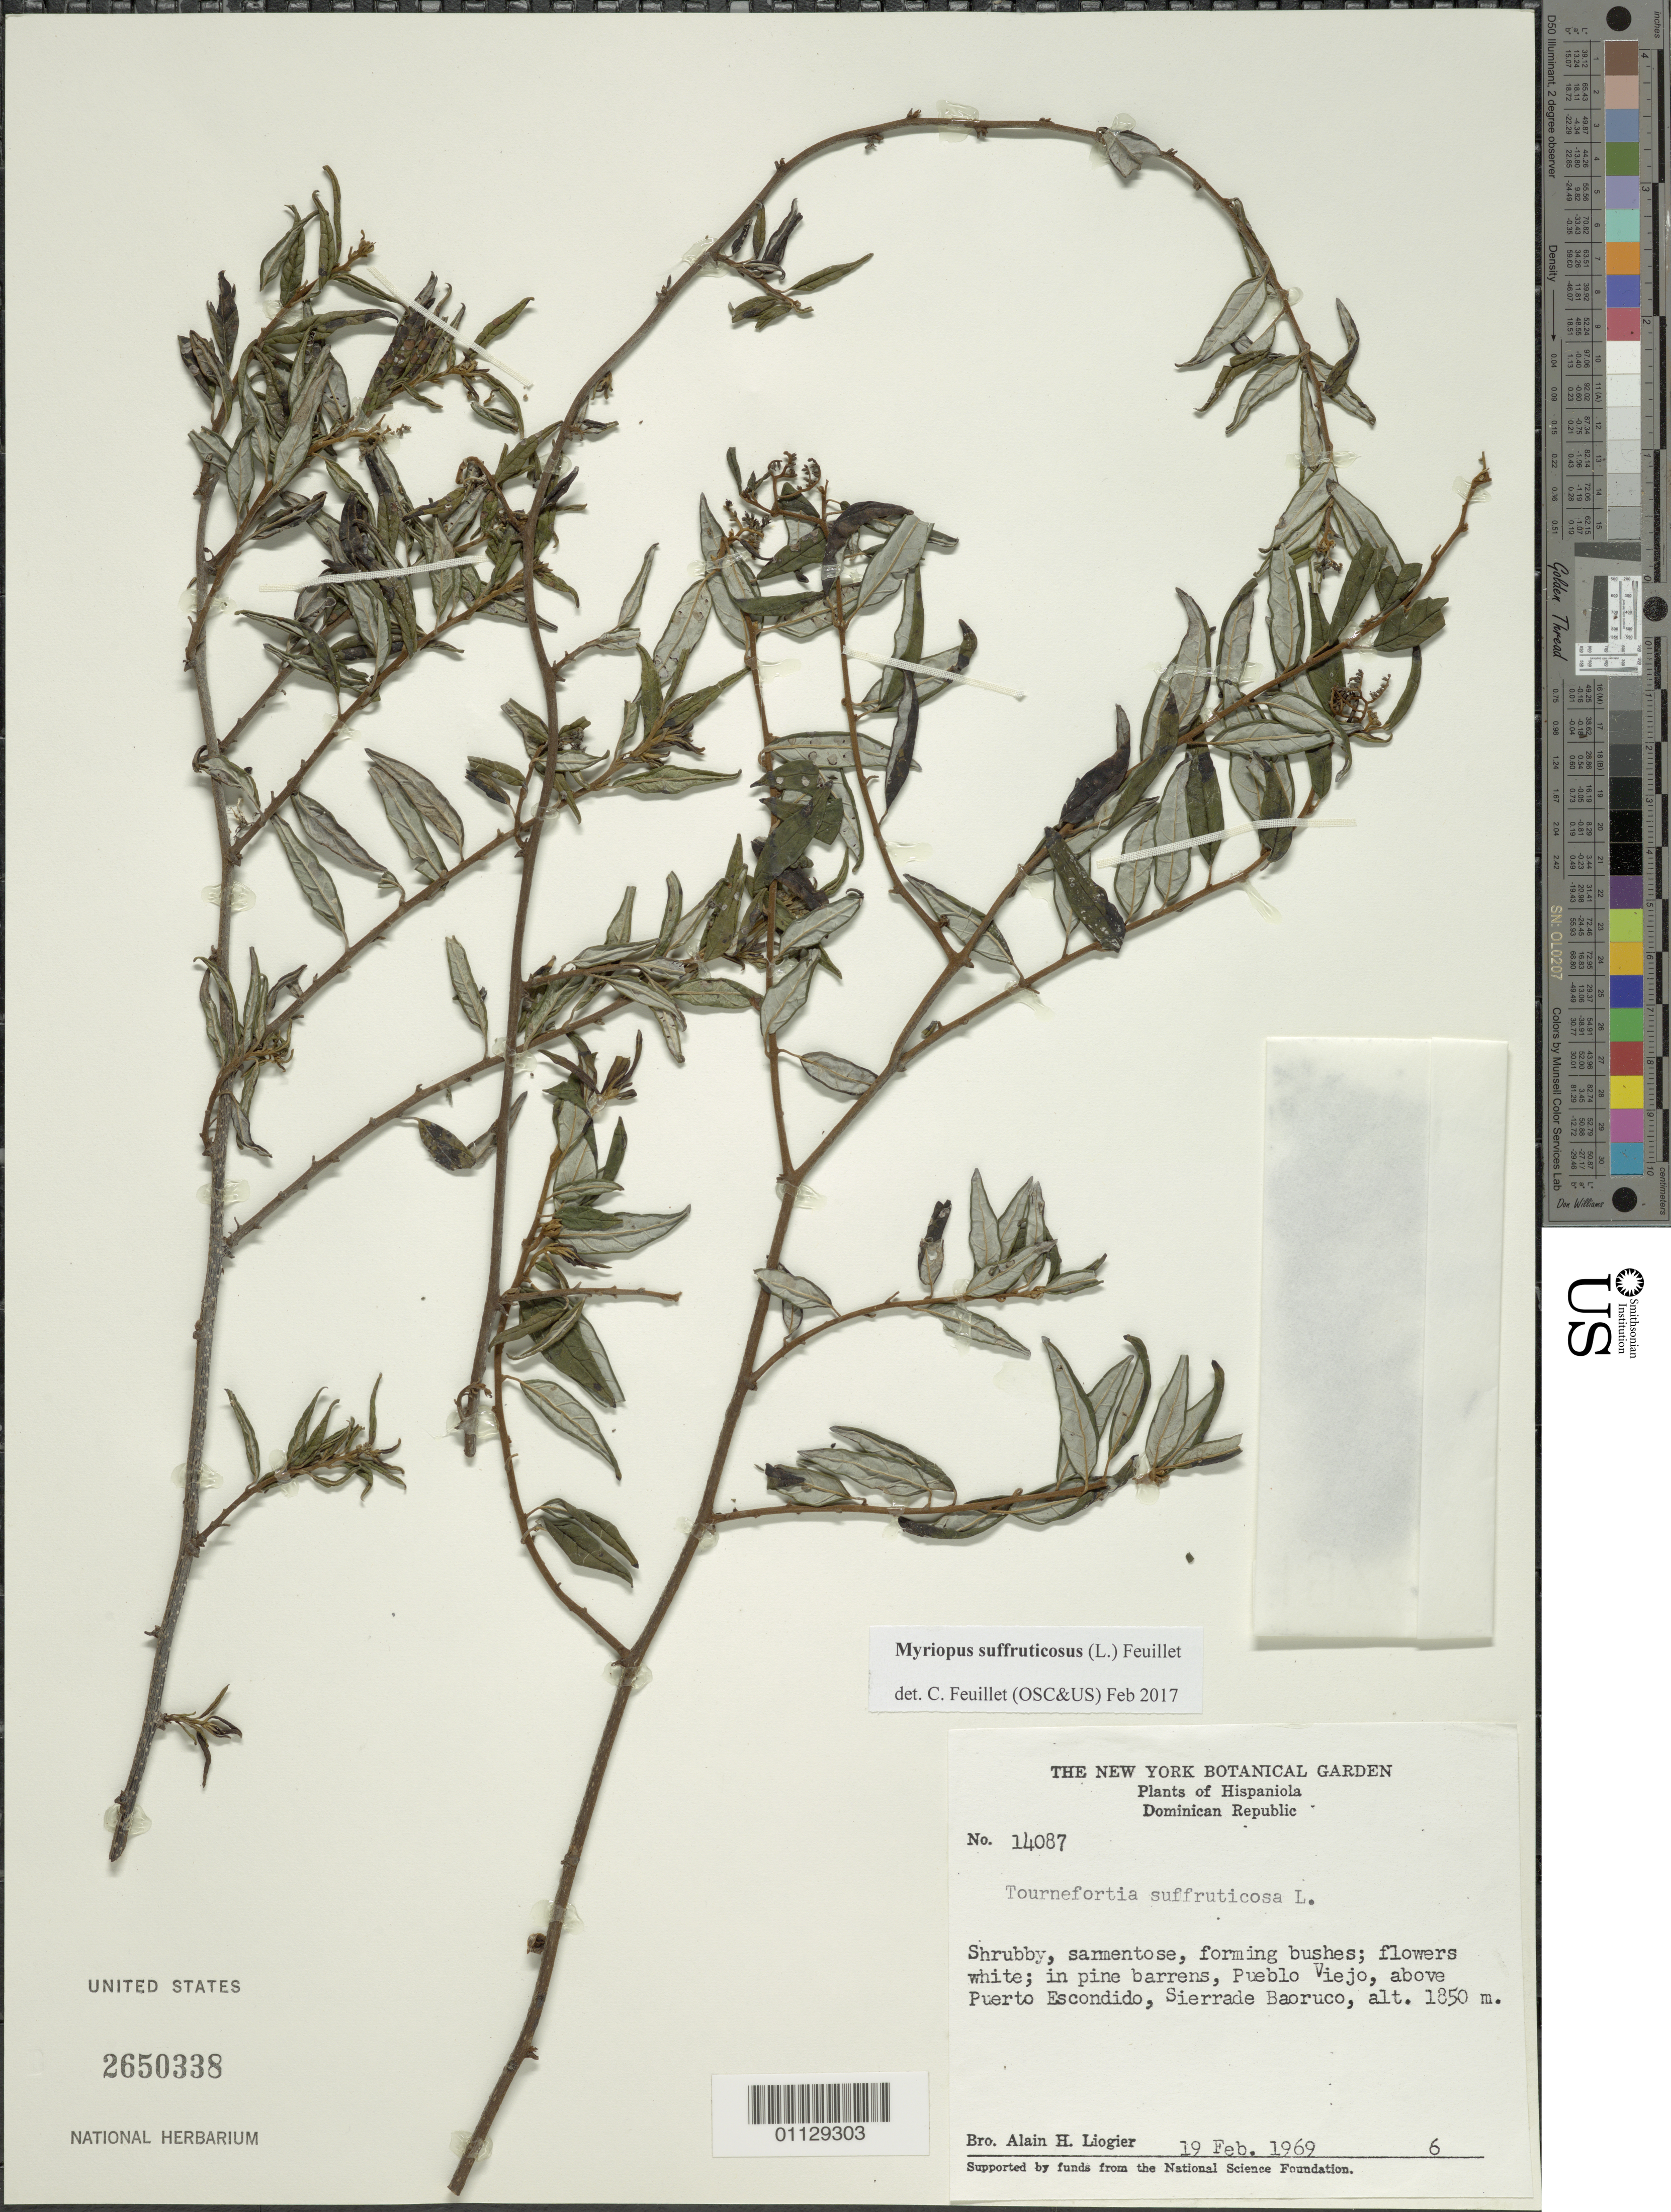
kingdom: Plantae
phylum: Tracheophyta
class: Magnoliopsida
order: Boraginales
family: Heliotropiaceae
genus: Myriopus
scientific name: Myriopus suffruticosus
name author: (L.) Feuillet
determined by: Feuillet, C.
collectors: A. H. Liogier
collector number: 14087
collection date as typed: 19 Feb 1969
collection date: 1969-02-19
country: Dominican Republic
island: Hispaniola I.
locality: Pueblo Viejo, Puerto Escondido, Sierrade Baoruco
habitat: In pine barrens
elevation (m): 1850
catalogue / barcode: US 2650338